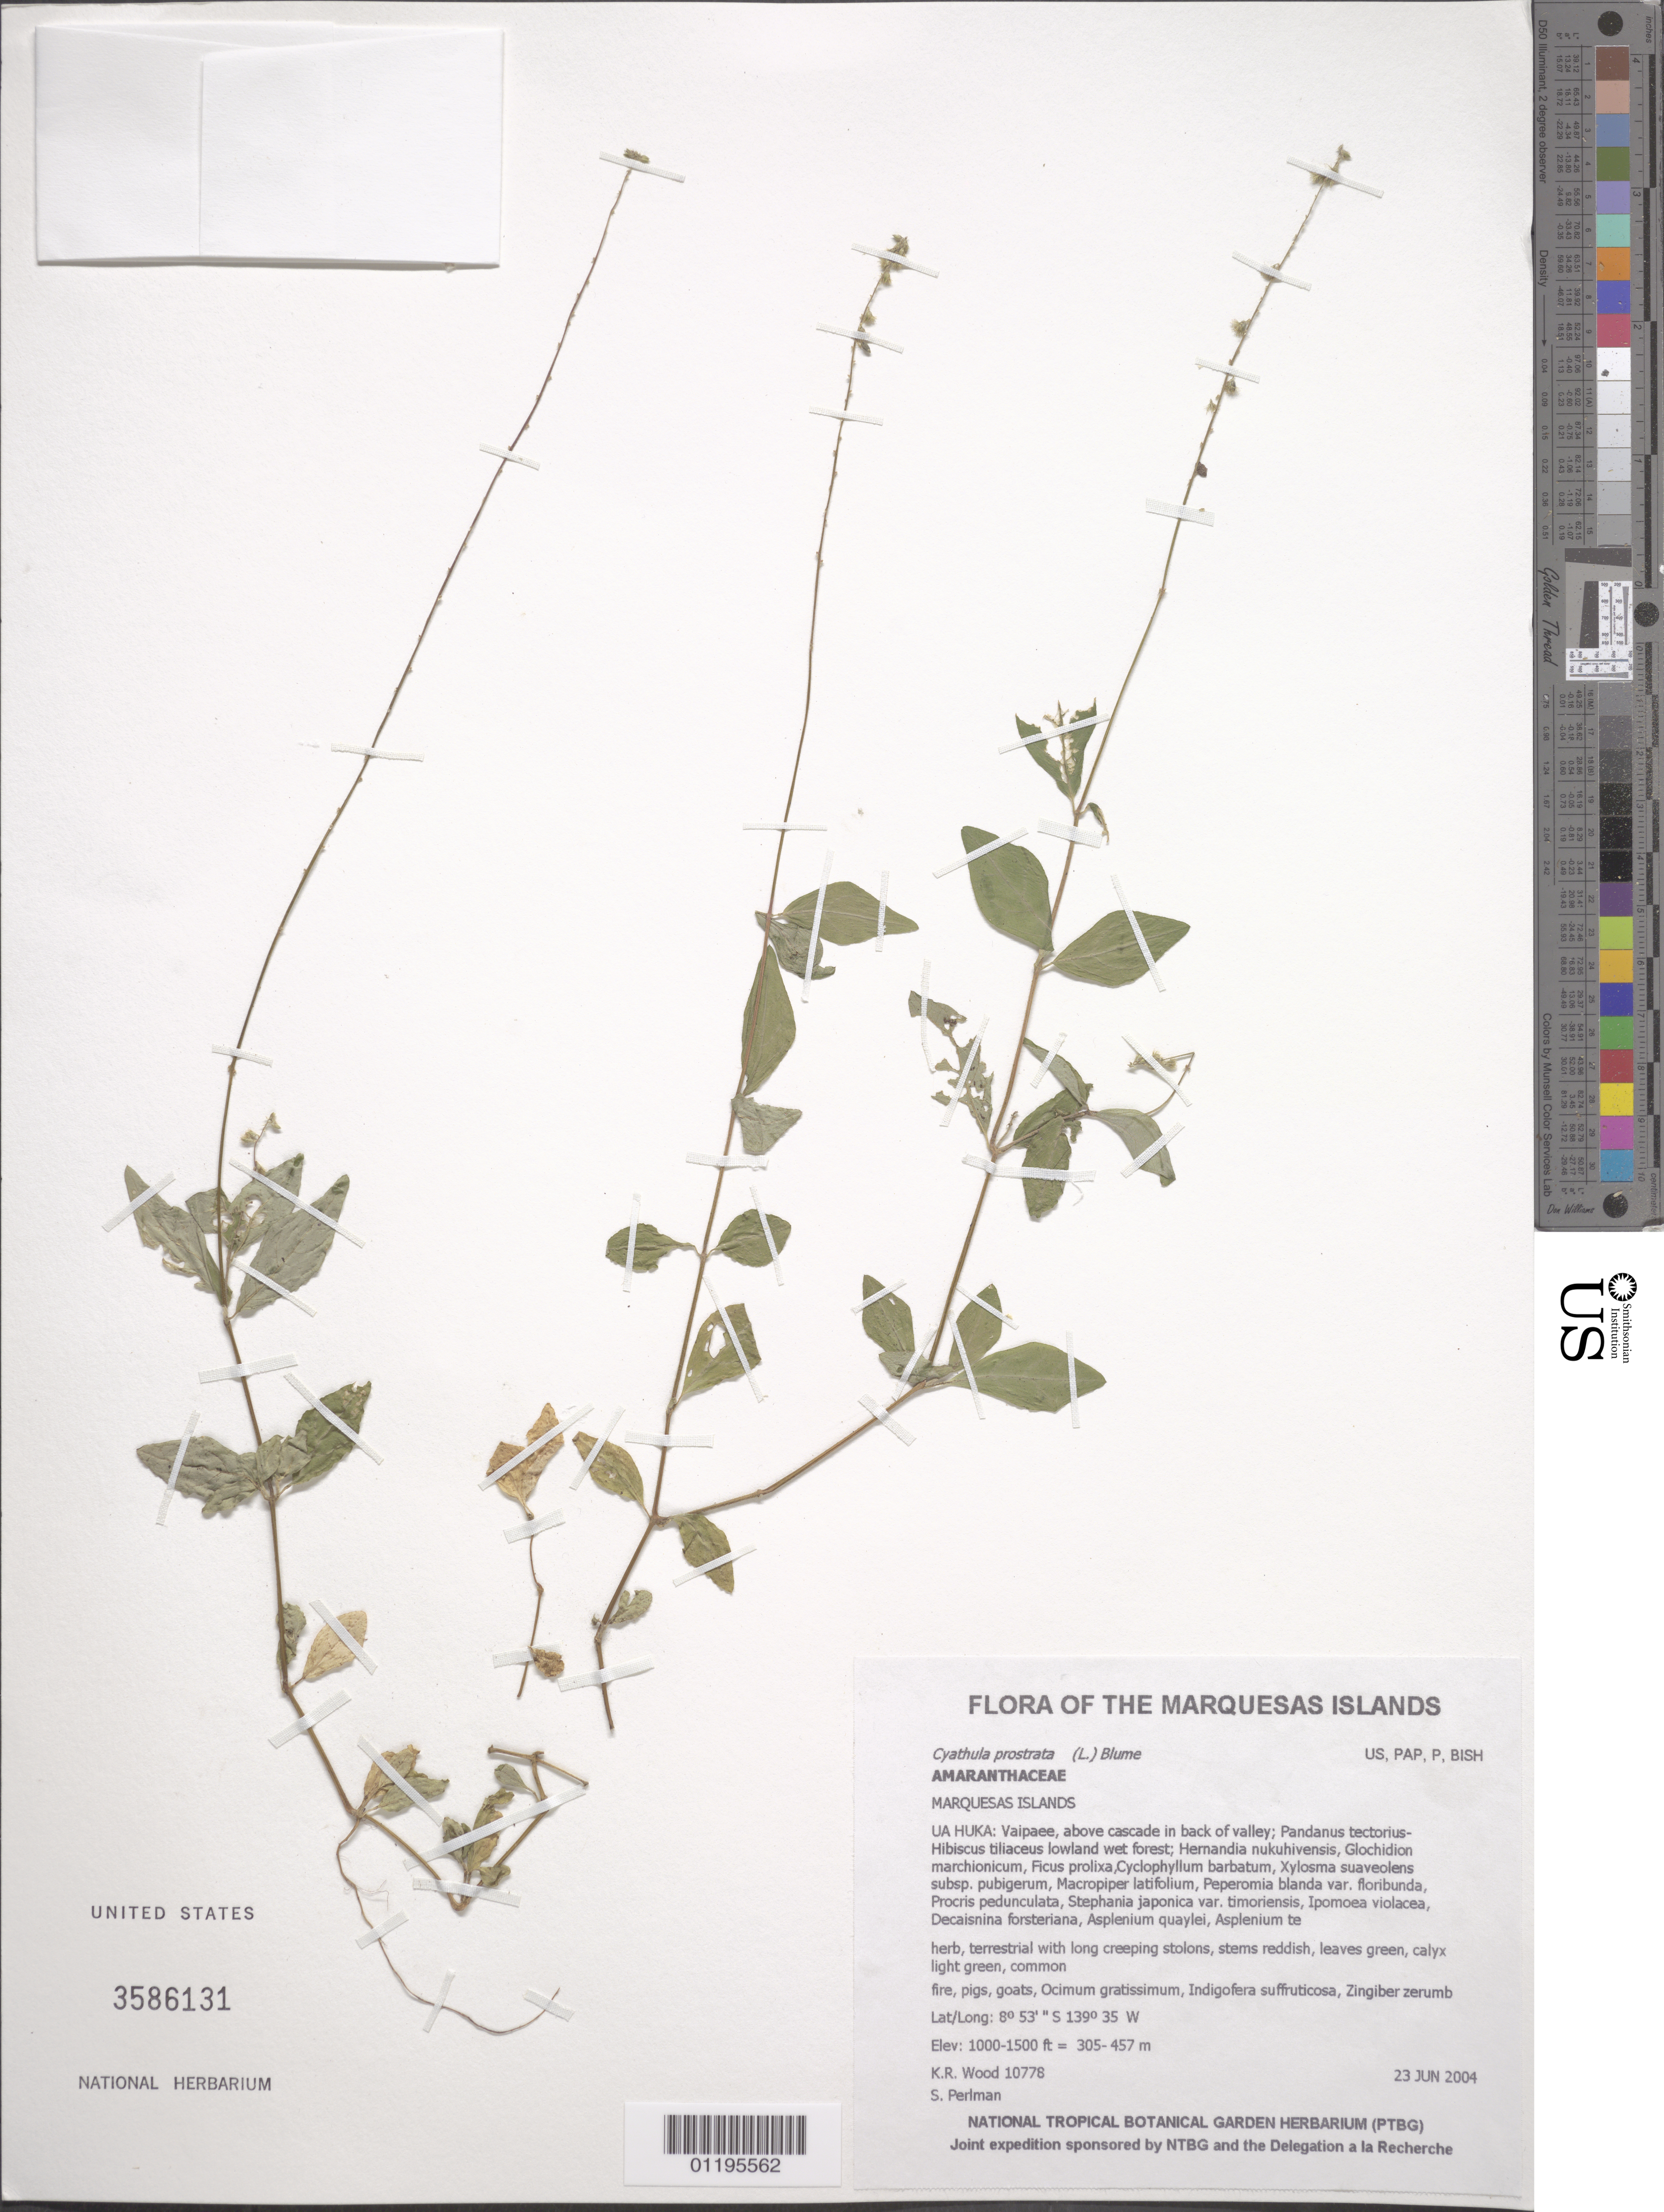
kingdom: Plantae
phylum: Tracheophyta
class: Magnoliopsida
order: Caryophyllales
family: Amaranthaceae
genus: Cyathula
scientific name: Cyathula prostrata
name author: (L.) Blume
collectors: K. R. Wood & S. P. Perlman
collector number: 10778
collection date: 2004-06-23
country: French Polynesia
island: Ua Huka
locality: Vaipaee, above cascade in back of valley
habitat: Pandanus tectorius-Hibiscus tiliaceus lowland wet forest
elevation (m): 305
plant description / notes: fire, pigs, goats, Ocimum gratissimum, Indigofera suffruticosa, Zingiber zerumbet, Adenostemma viscosum, Elephantopus mollis, Ageratum conyzoides, Cyanthillium cinereum, Emilia sonchifolia var. javanica, Pseudelephantopus spicatus, Crotalaria retusa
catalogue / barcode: US 3586131